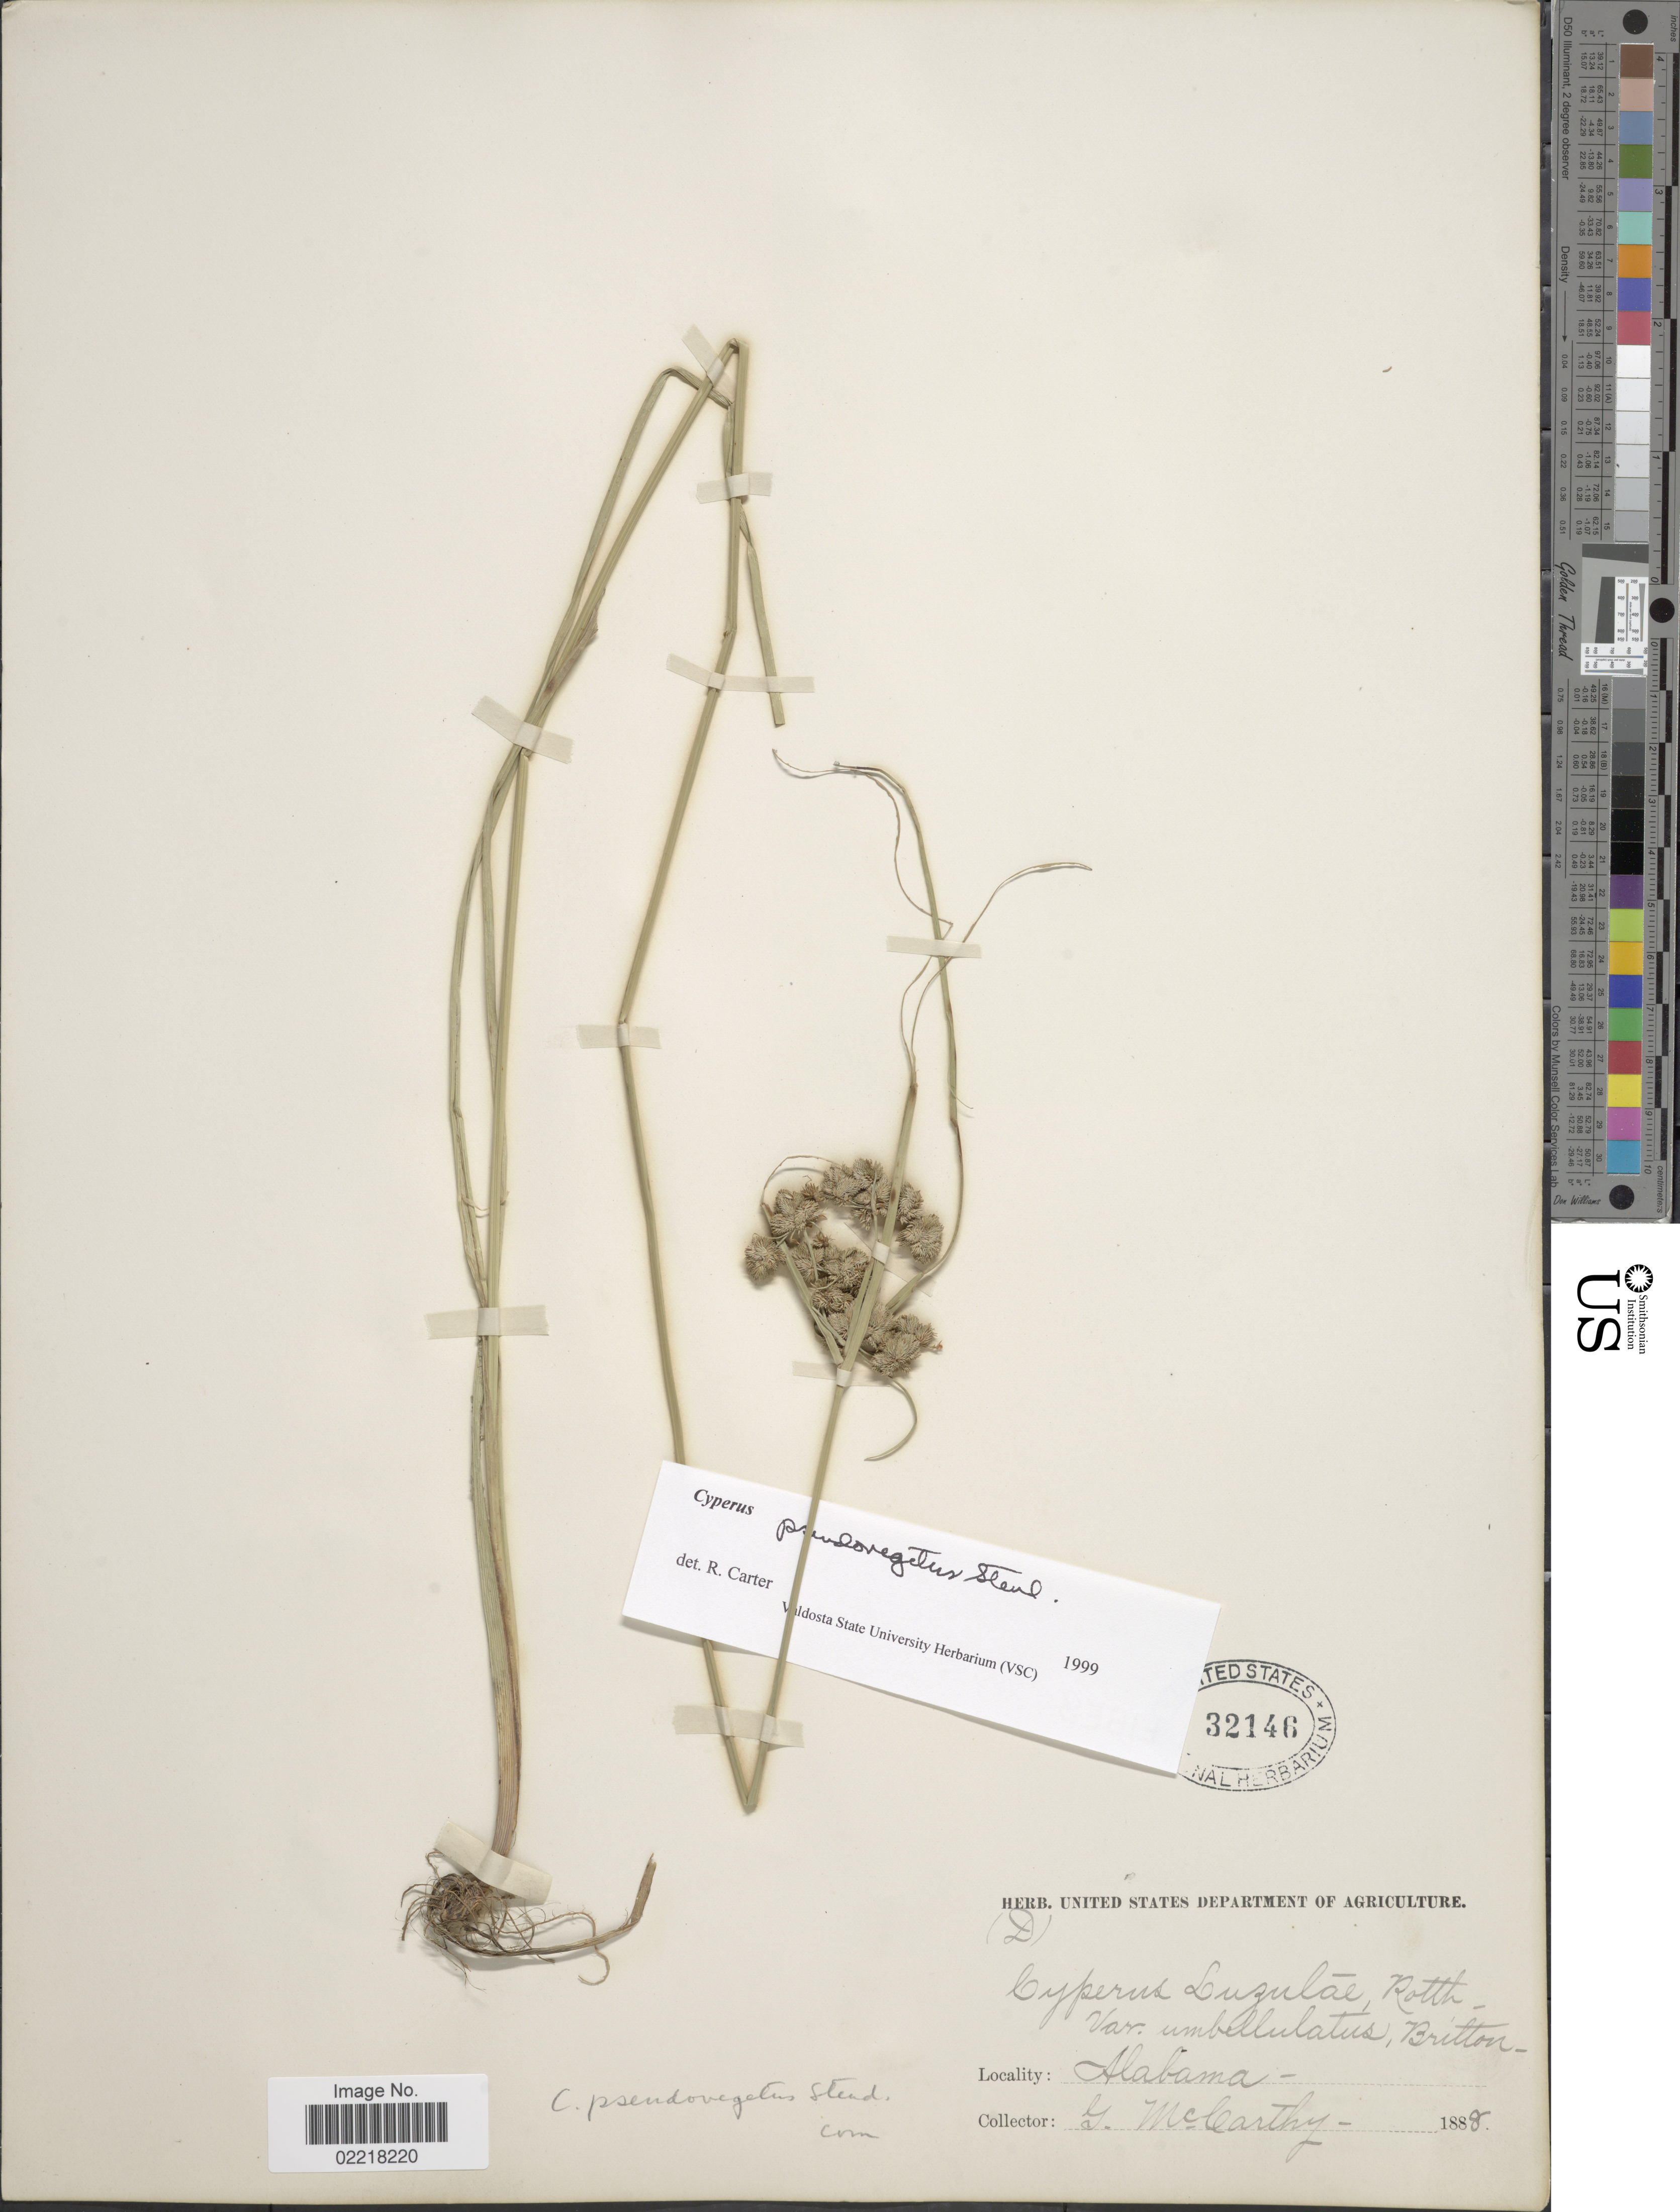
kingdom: Plantae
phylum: Tracheophyta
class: Liliopsida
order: Poales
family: Cyperaceae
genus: Cyperus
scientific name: Cyperus pseudovegetus Steud.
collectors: G. McCarthy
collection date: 1888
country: United States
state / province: Alabama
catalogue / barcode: US 32146